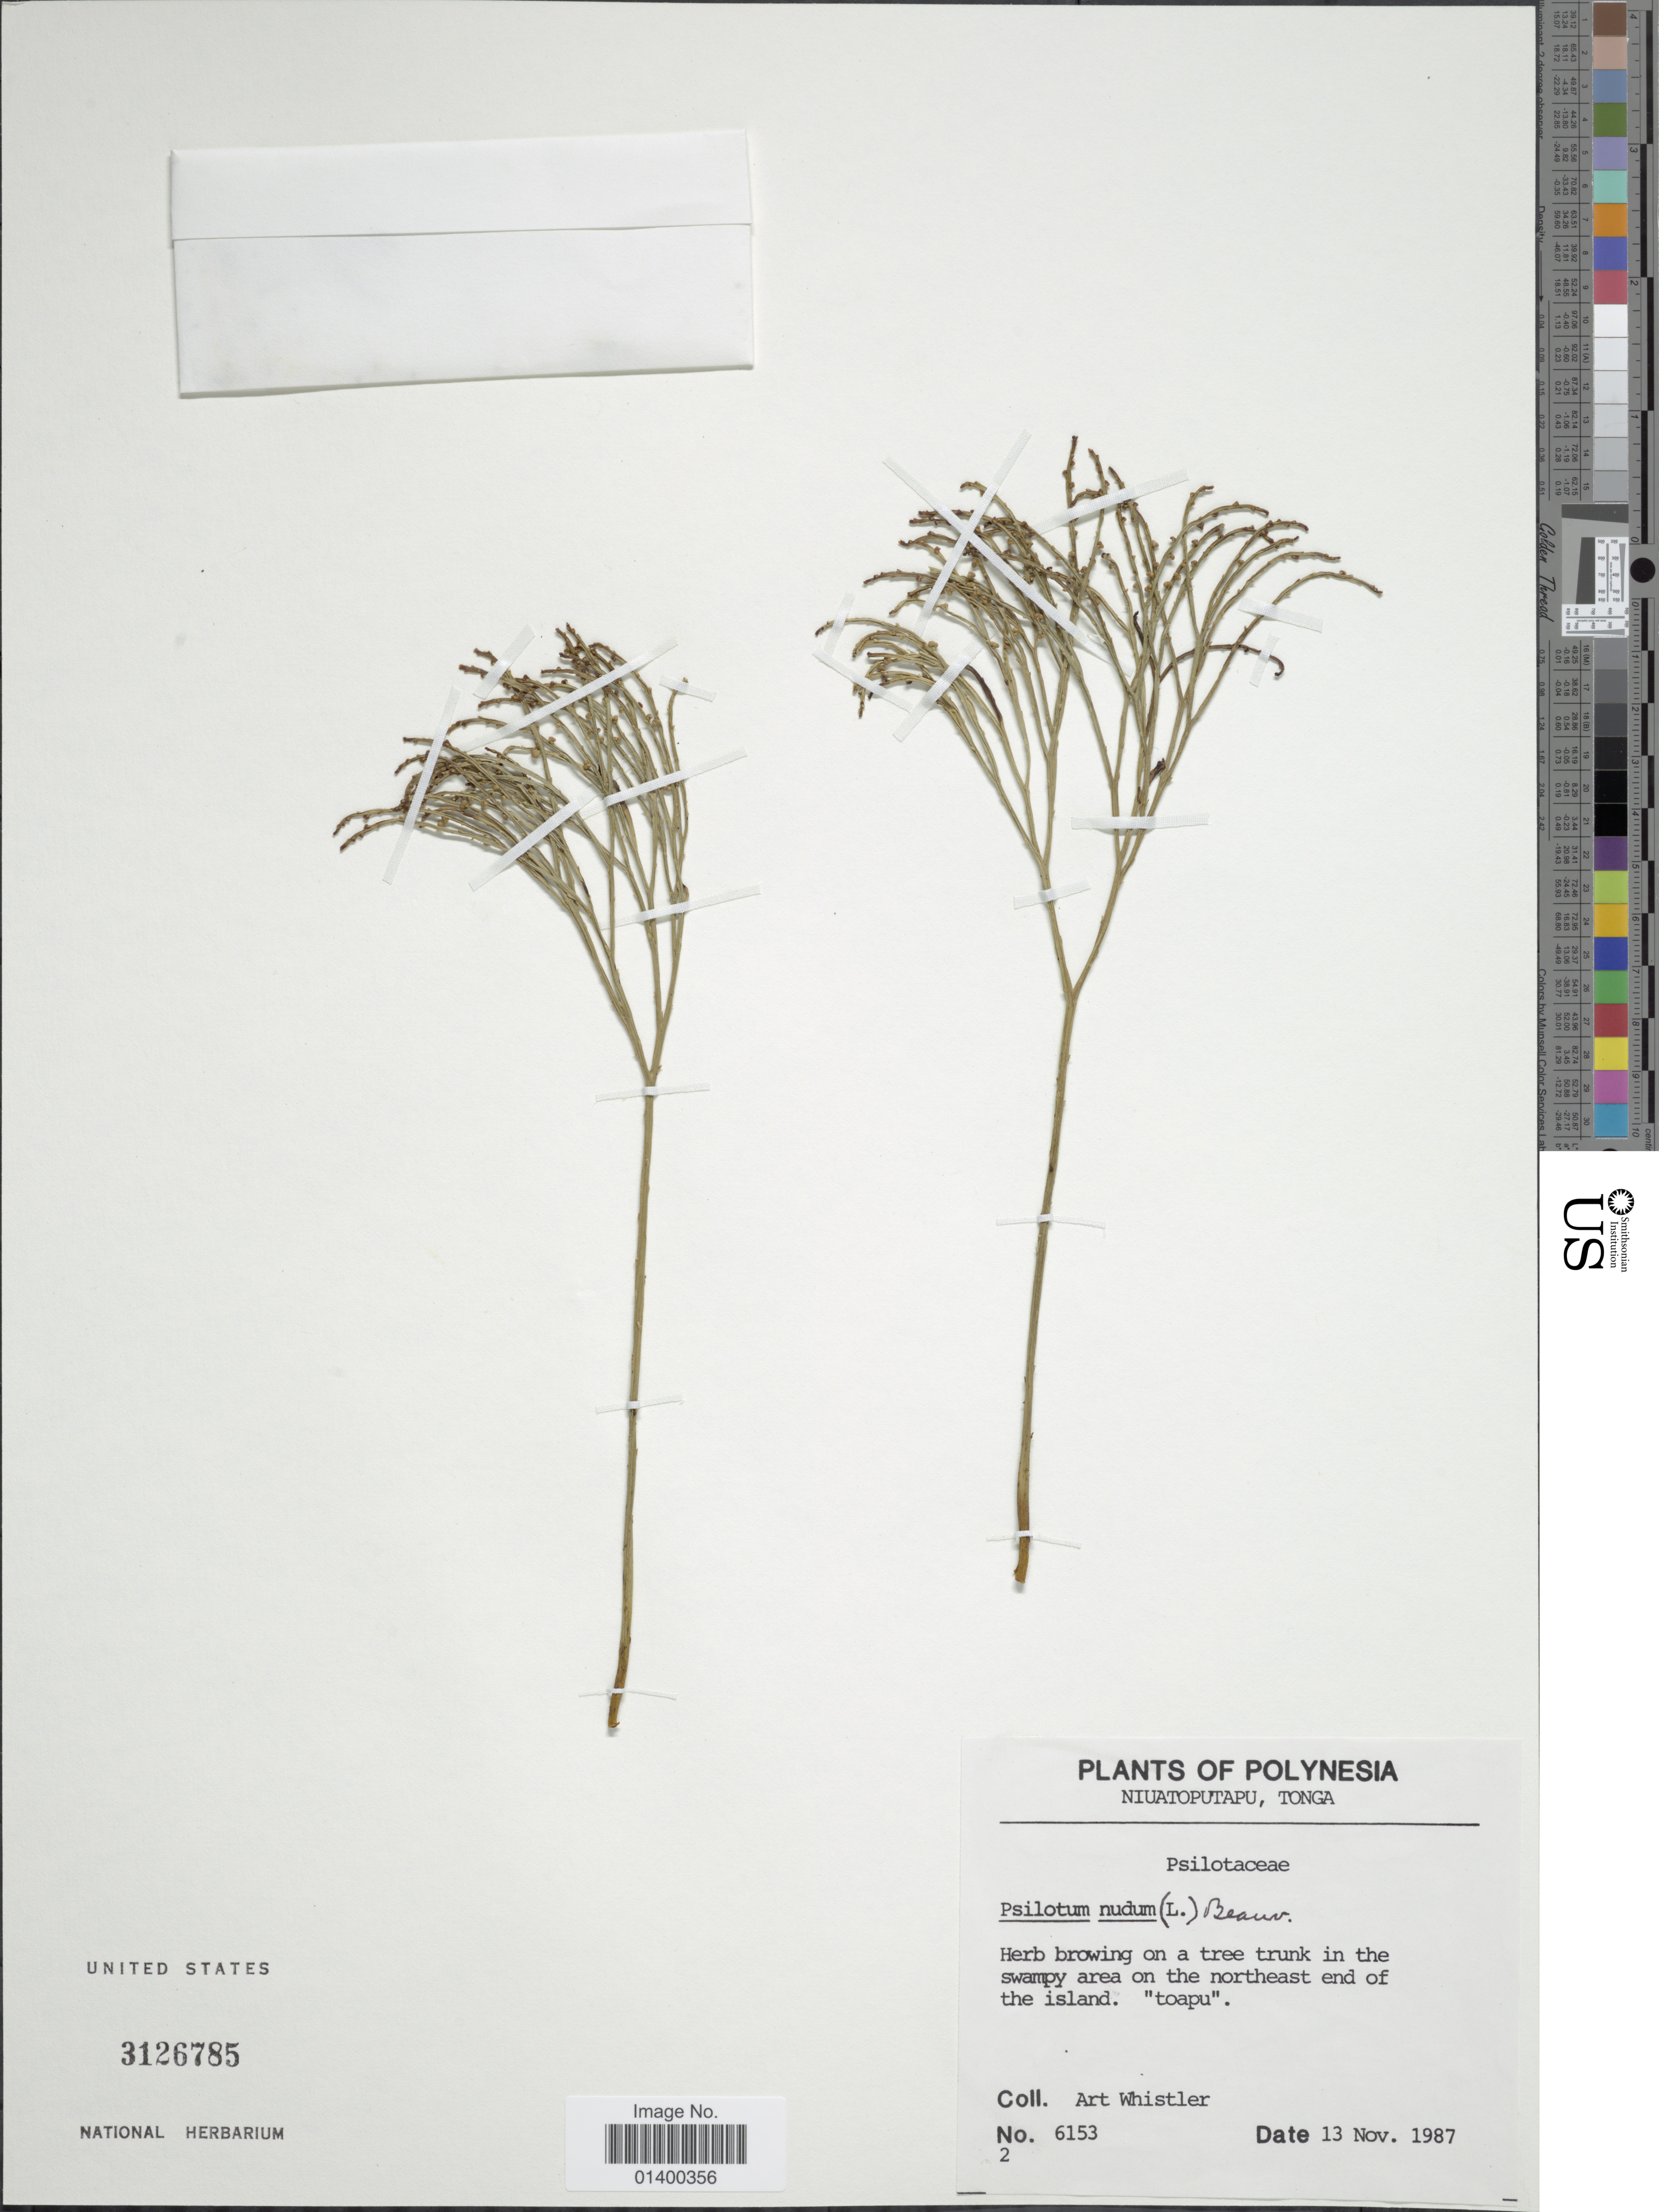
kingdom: Plantae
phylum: Tracheophyta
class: Polypodiopsida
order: Psilotales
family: Psilotaceae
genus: Psilotum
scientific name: Psilotum nudum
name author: (L.) P. Beauv.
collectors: A. Whistler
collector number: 6153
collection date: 1987-11-13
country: French Polynesia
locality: Polynesia, Niuatoputapu, Tonga, in the swampy area on the northeast end of the island "toapu"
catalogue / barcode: US 3126785